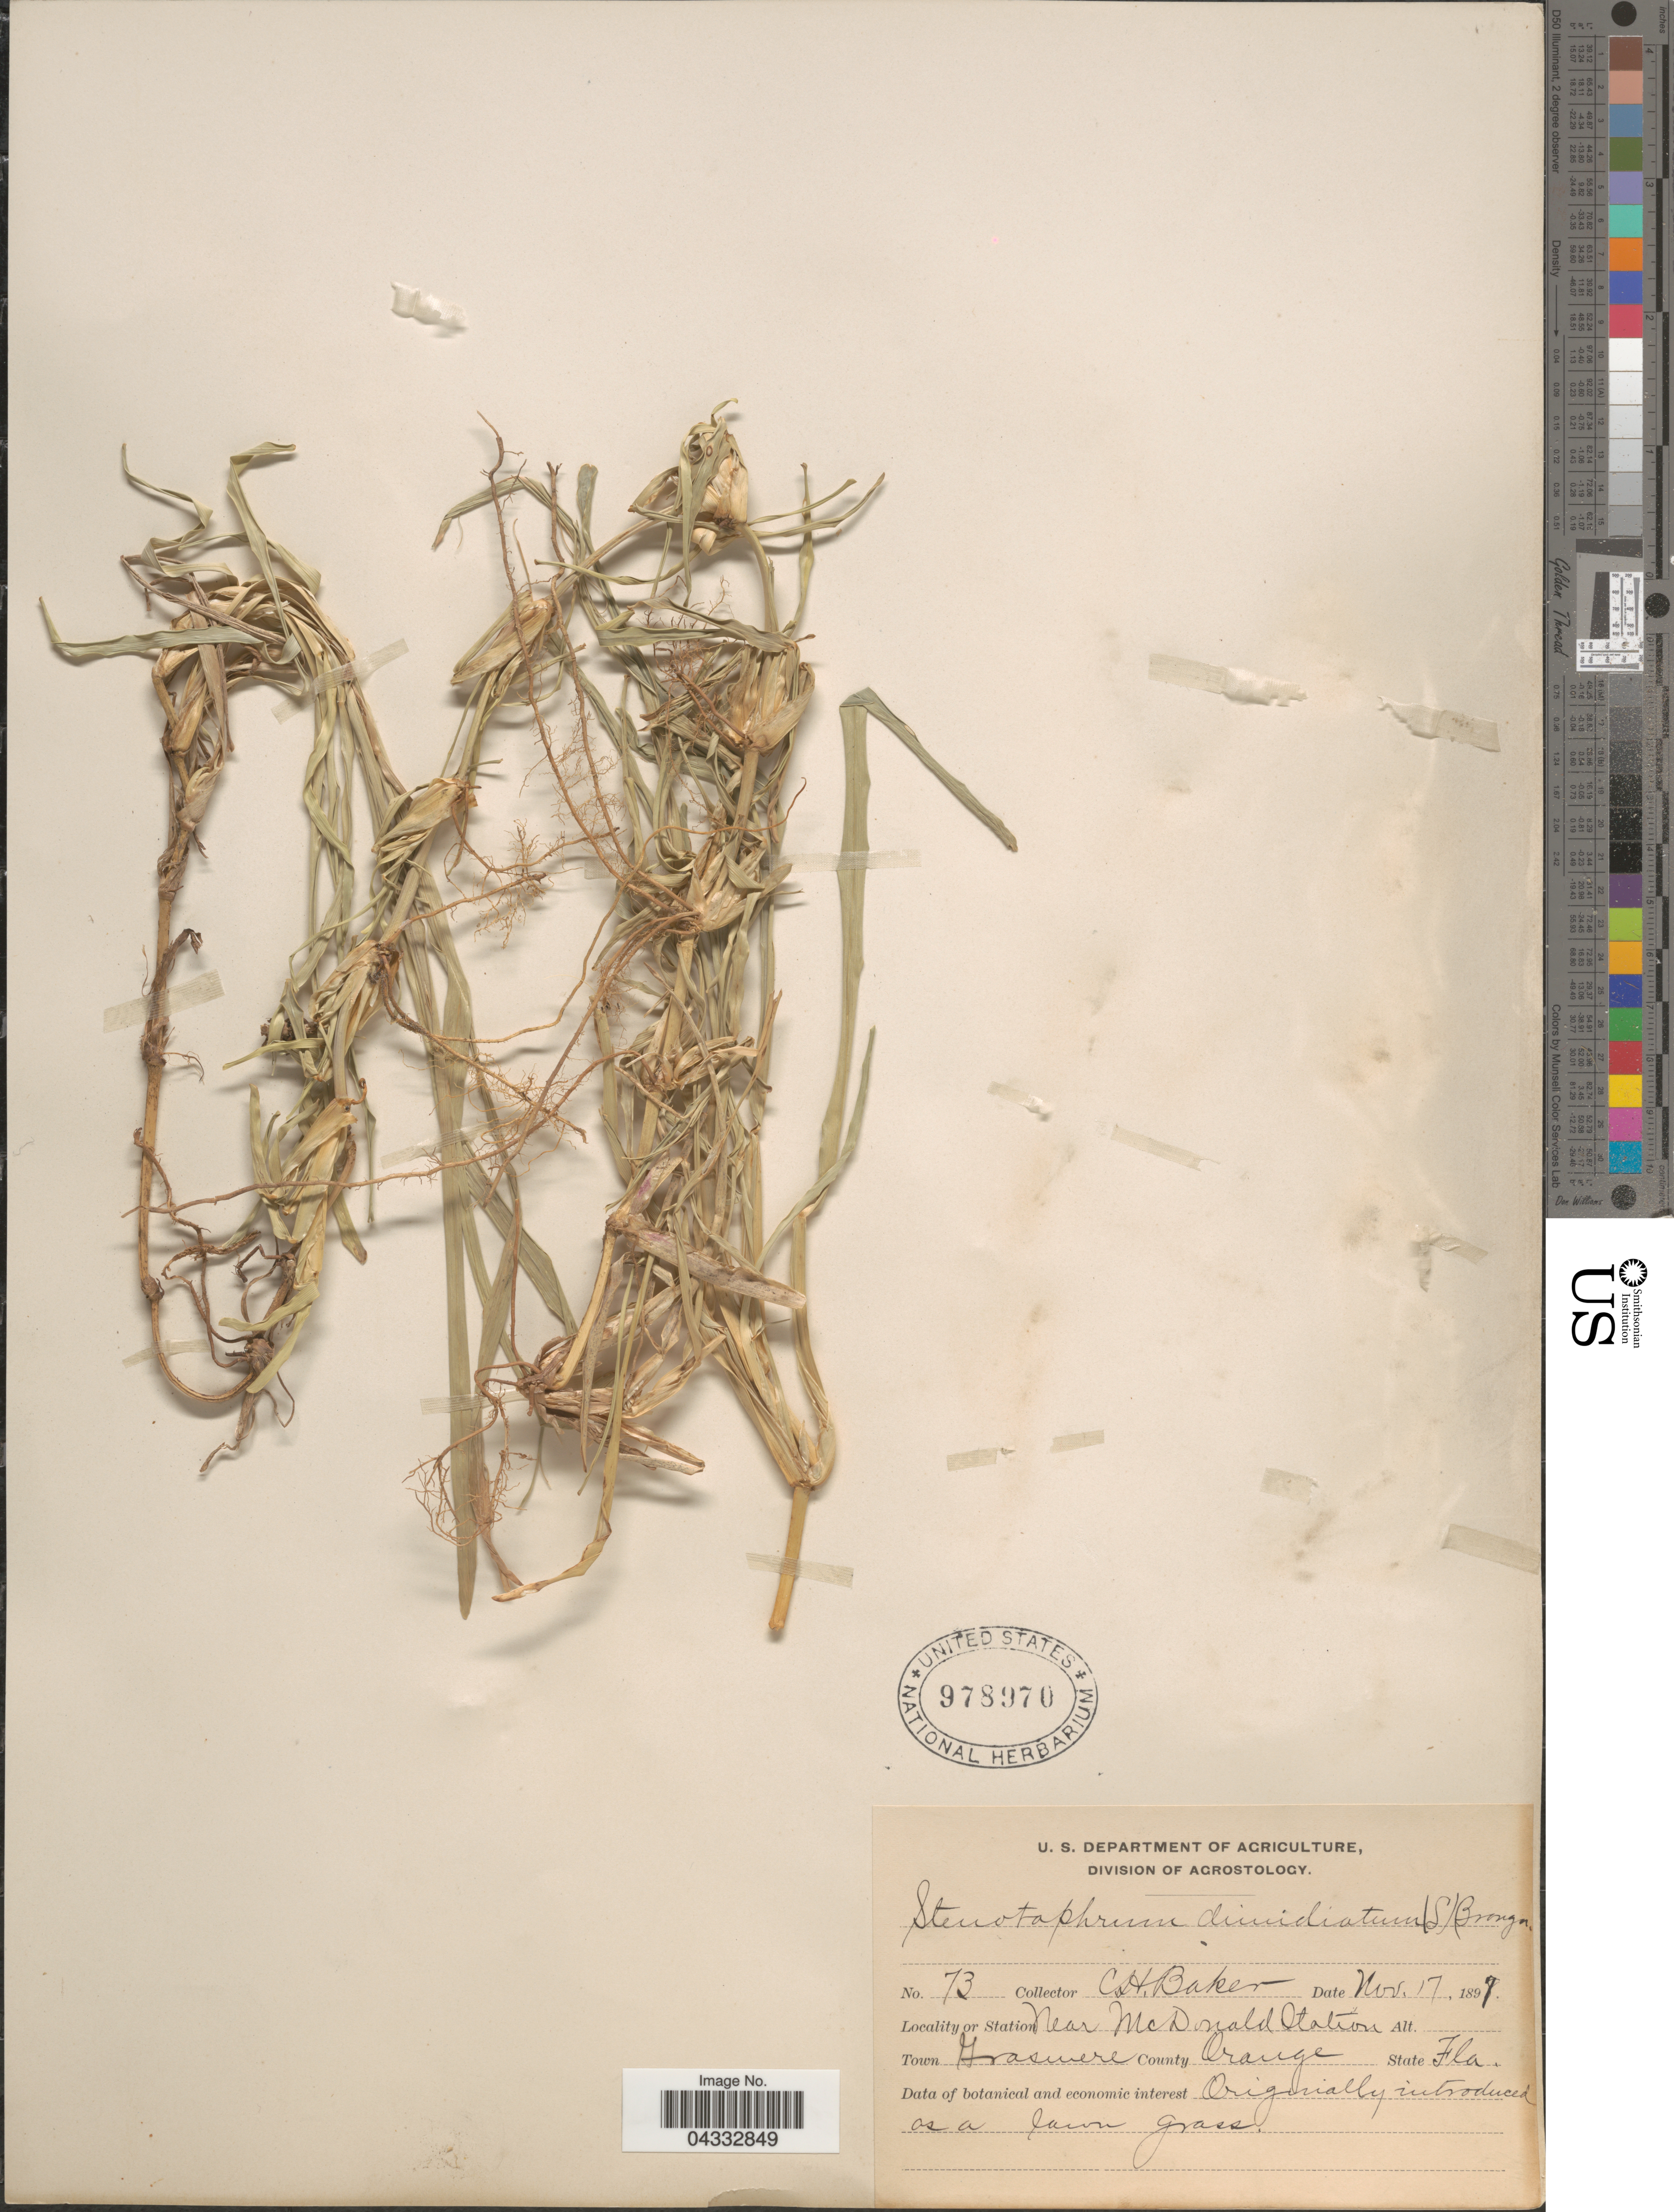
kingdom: Plantae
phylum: Tracheophyta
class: Liliopsida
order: Poales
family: Poaceae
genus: Stenotaphrum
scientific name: Stenotaphrum secundatum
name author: (Walter) Kuntze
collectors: C. H. Baker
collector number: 73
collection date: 1891-11-17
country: United States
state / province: Florida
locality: Near McDonald Station. Town Grasmere. County Orange.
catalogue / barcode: US 978970